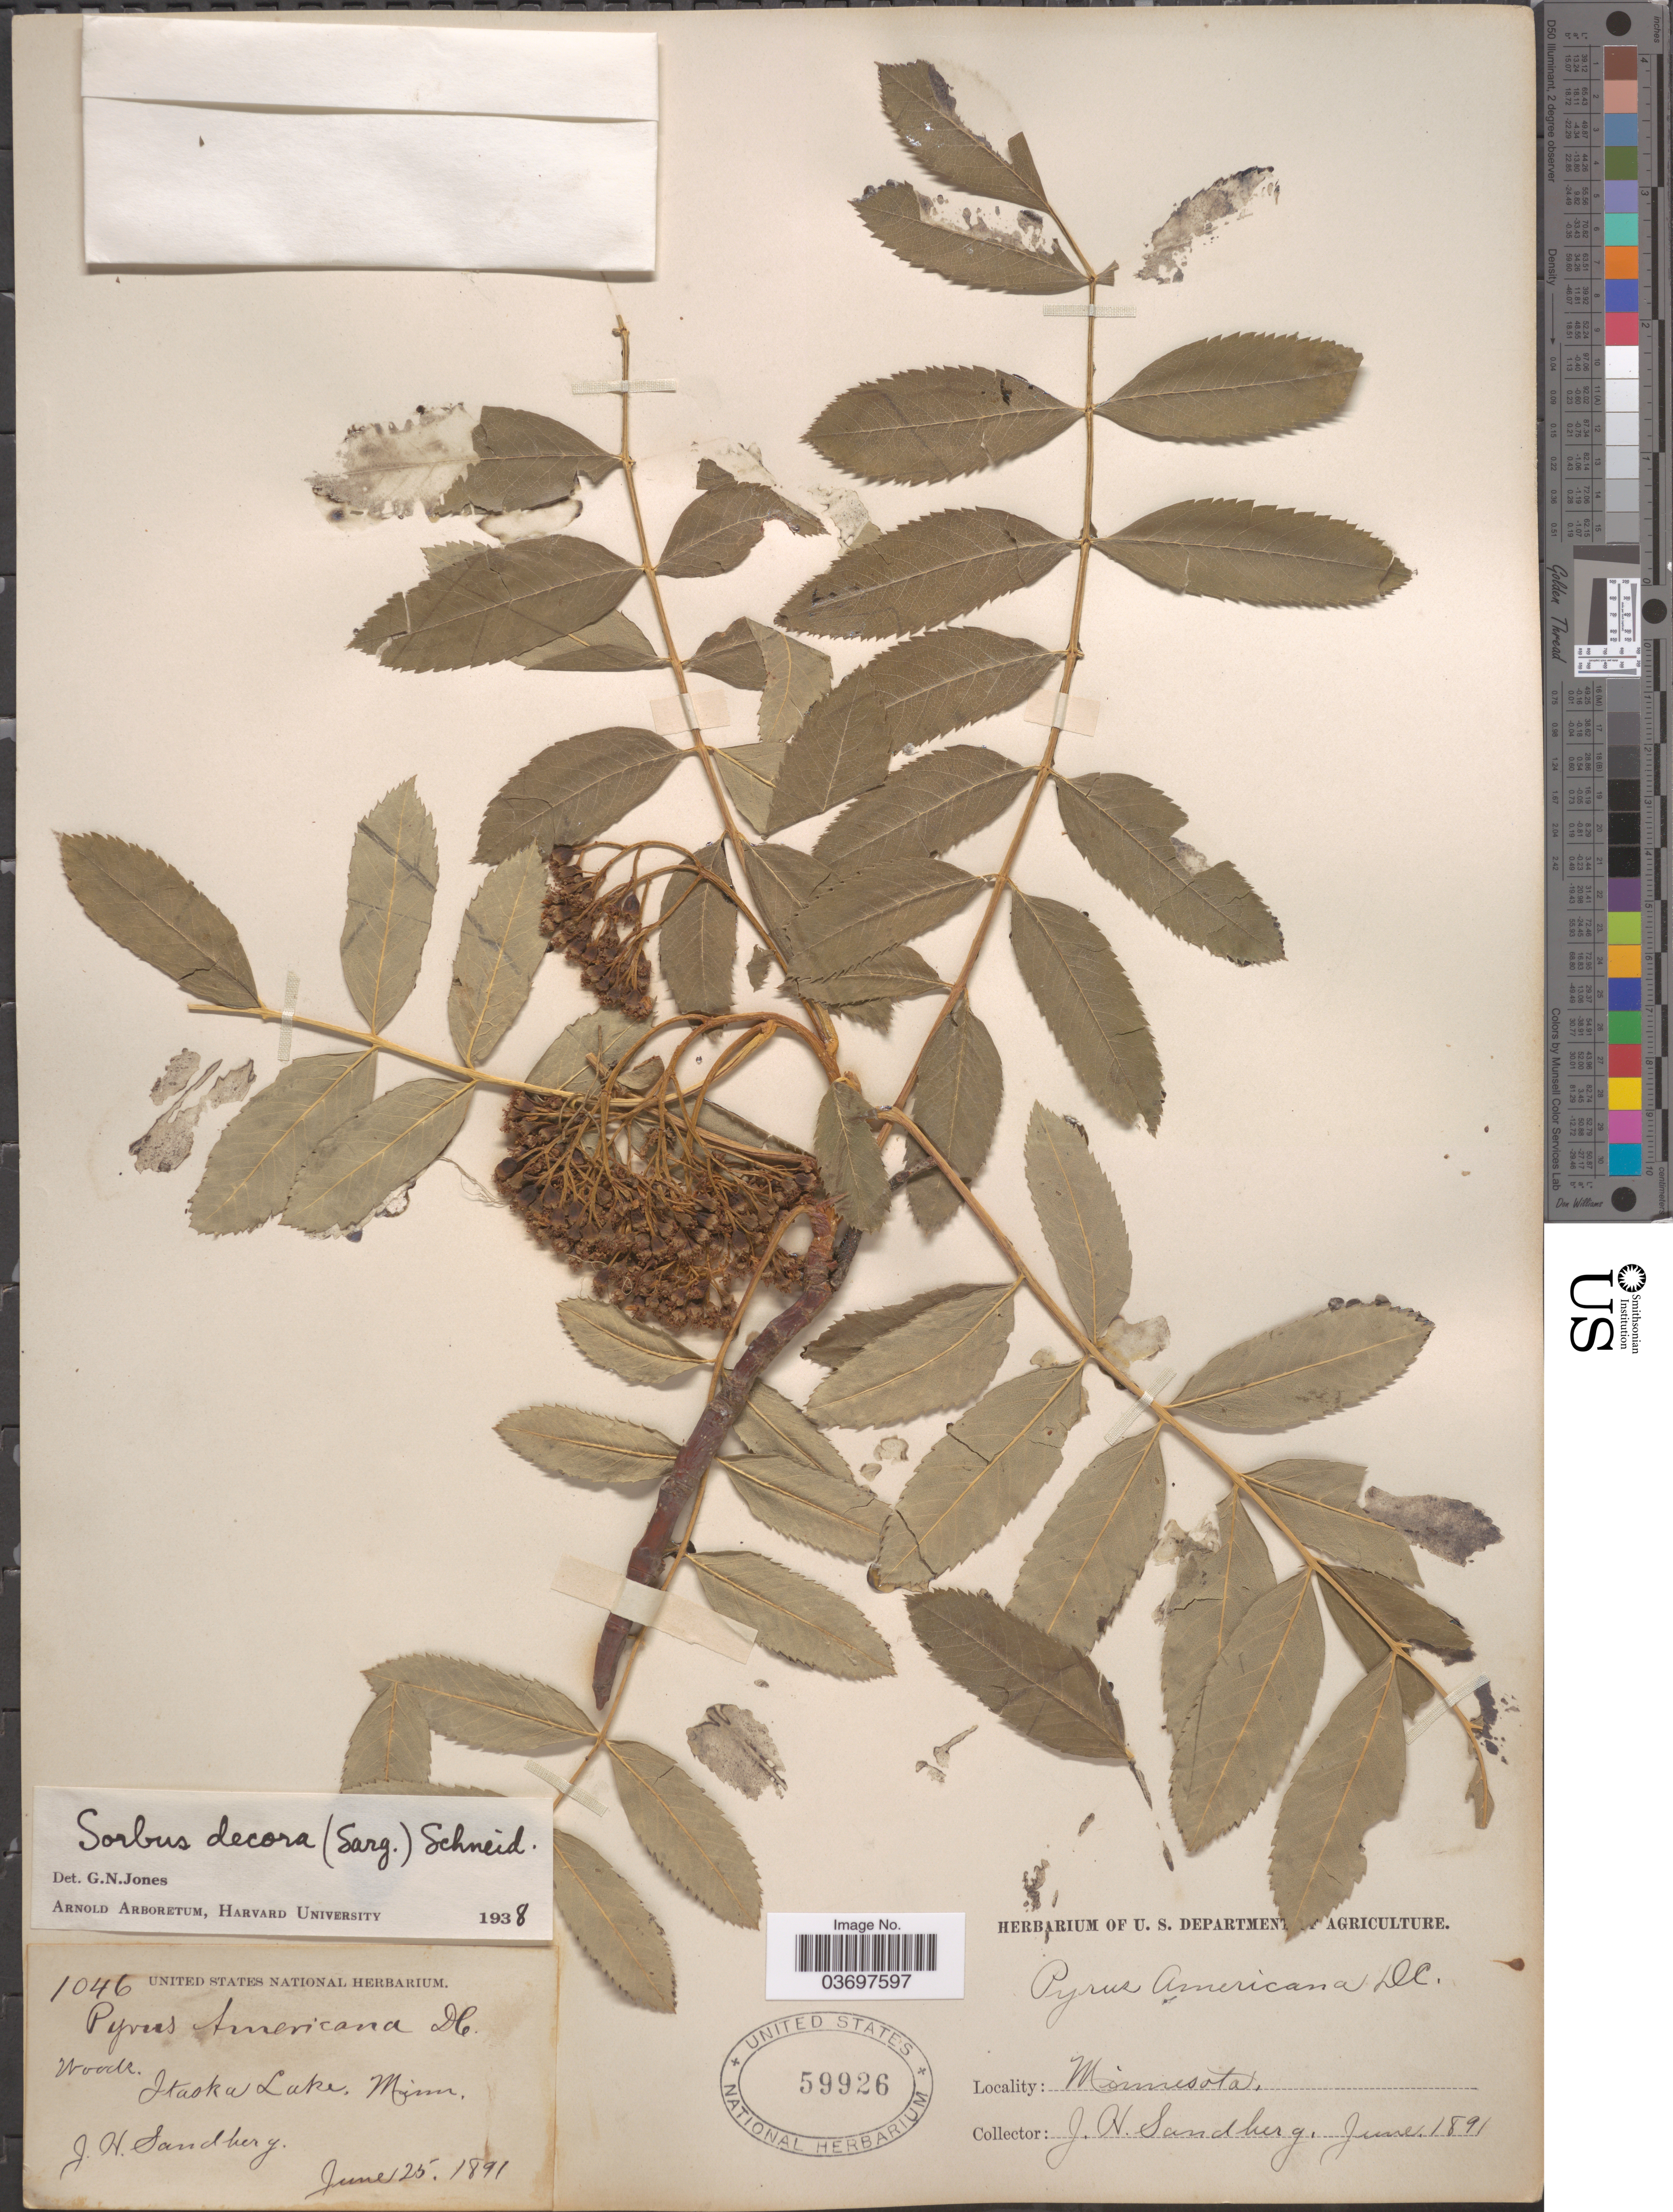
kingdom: Plantae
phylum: Tracheophyta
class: Magnoliopsida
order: Rosales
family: Rosaceae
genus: Sorbus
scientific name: Sorbus decora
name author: (Sarg.) C.K. Schneid.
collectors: J. H. Sandberg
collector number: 1046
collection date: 1891-06-25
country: United States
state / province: Minnesota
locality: Itaska Lake.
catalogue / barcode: US 59926